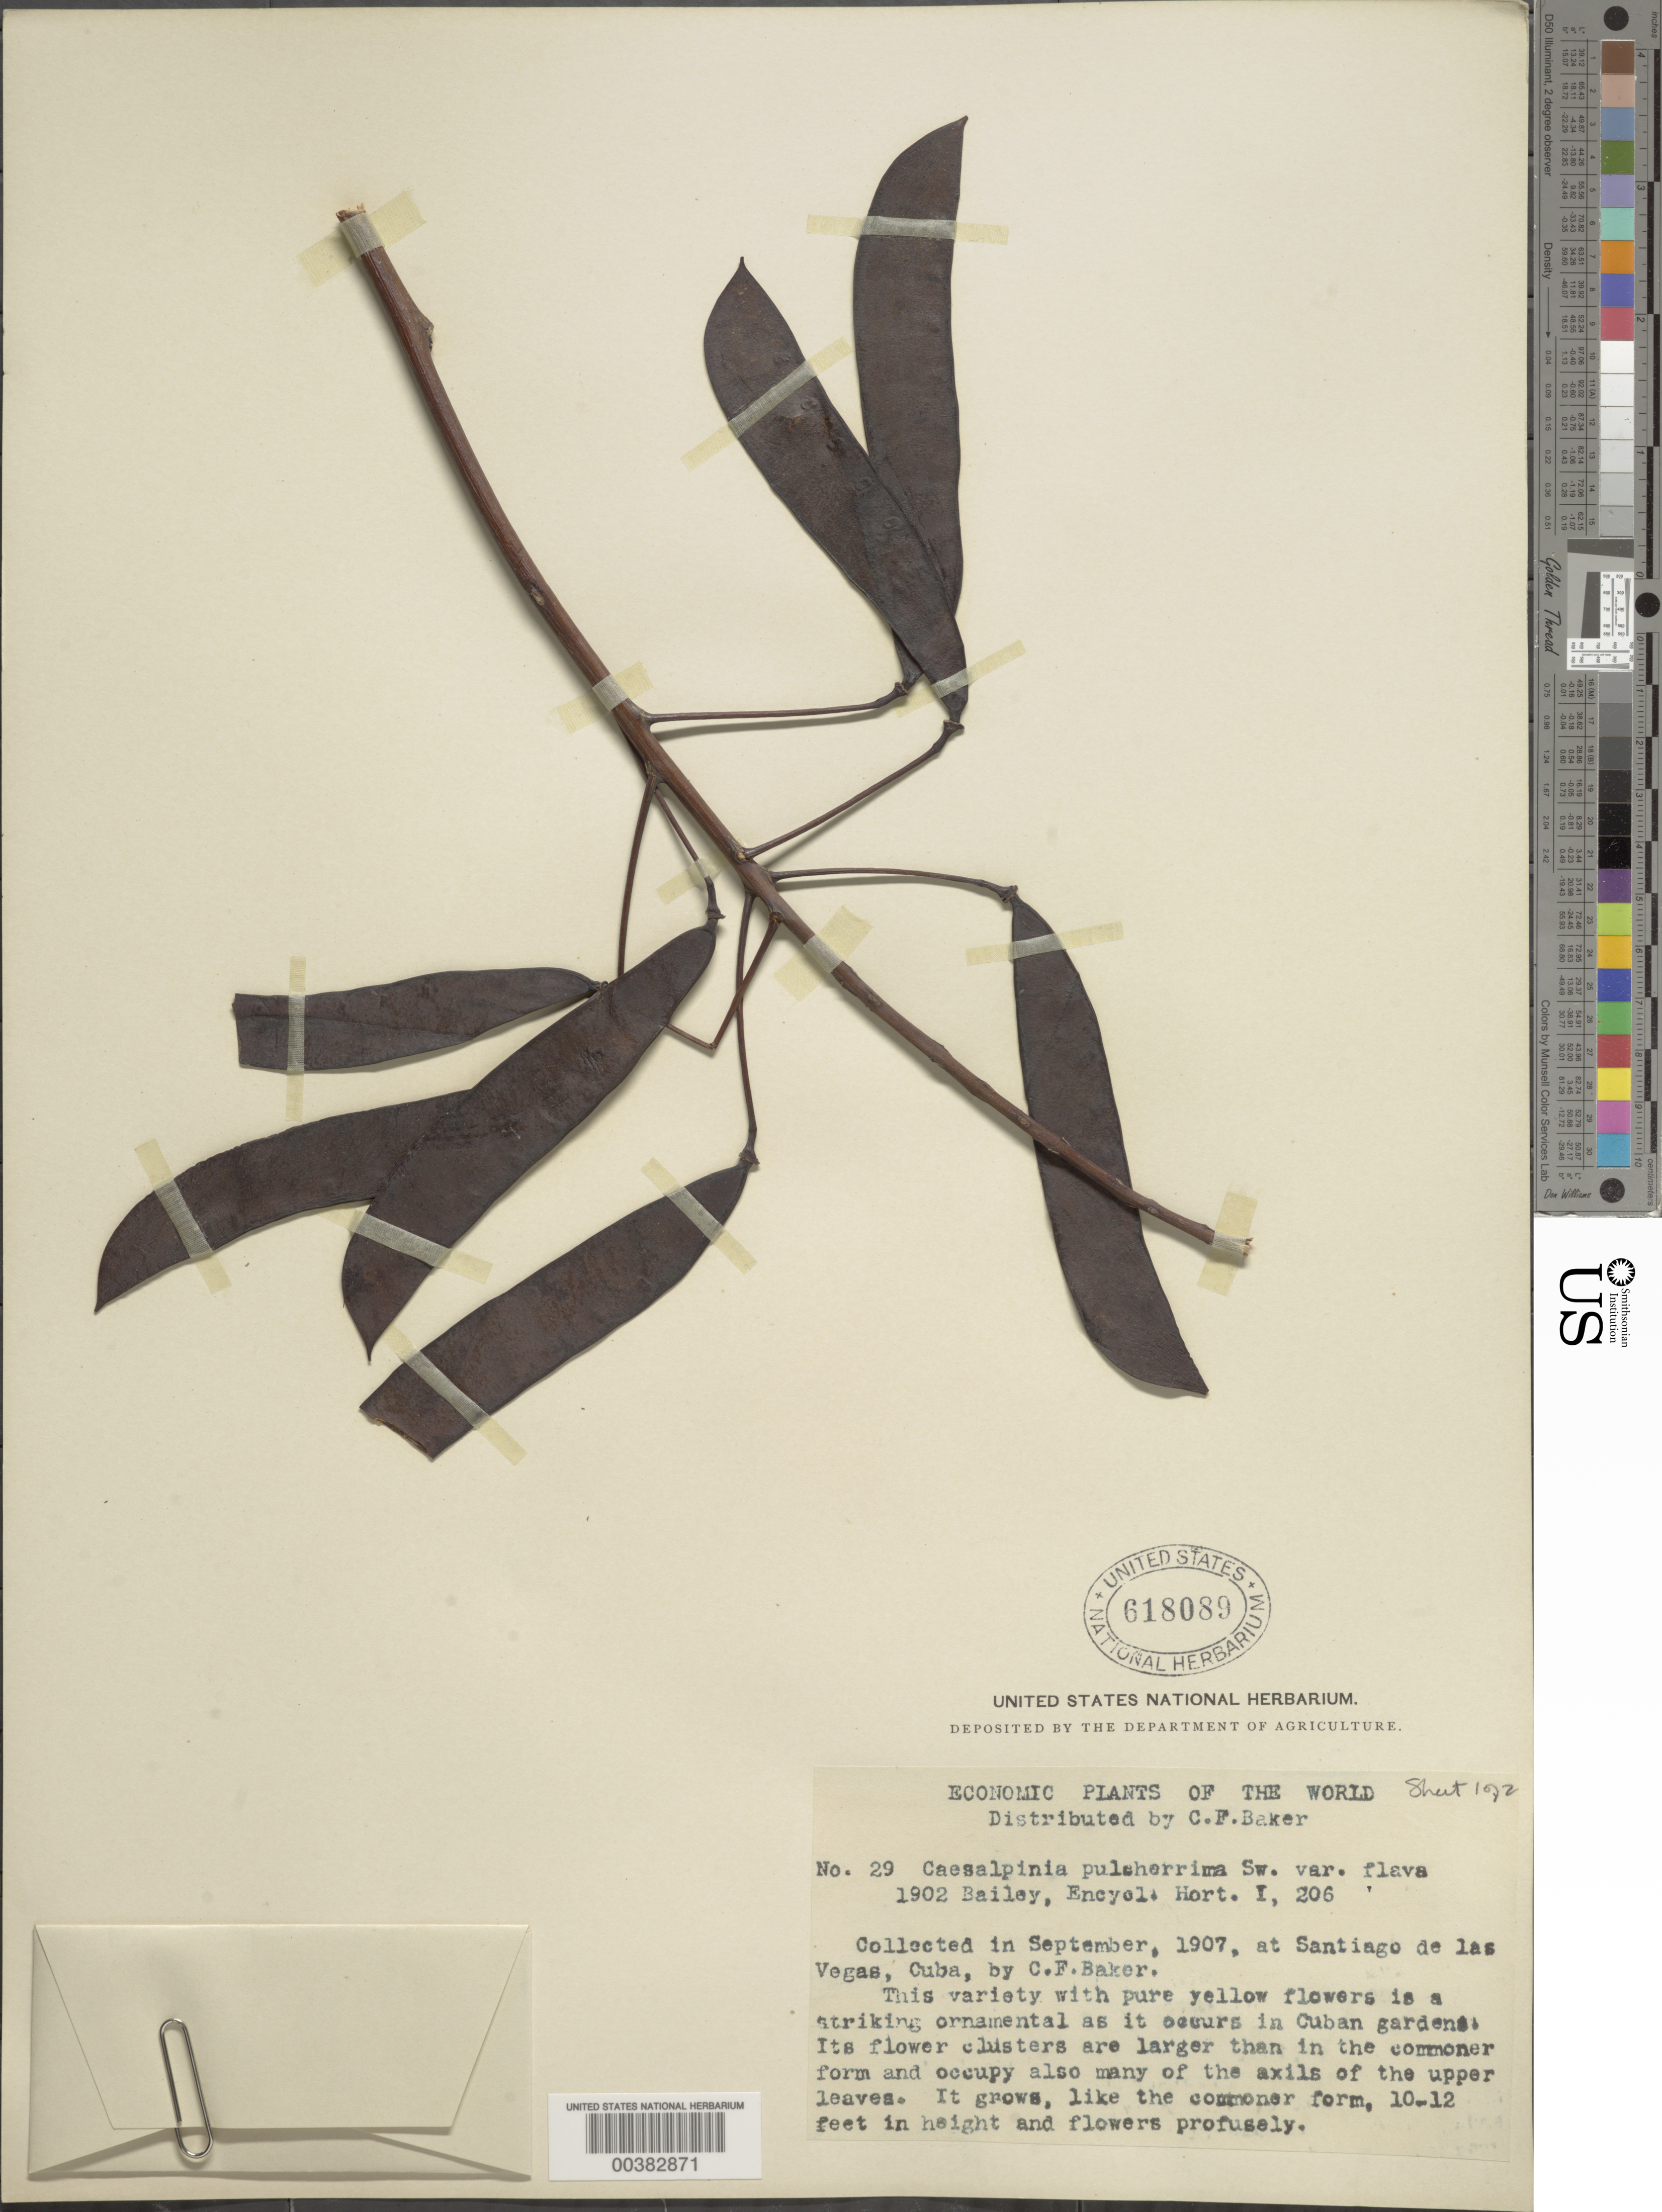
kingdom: Plantae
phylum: Tracheophyta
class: Magnoliopsida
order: Fabales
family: Fabaceae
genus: Caesalpinia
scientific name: Caesalpinia pulcherrima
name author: (L.) Sw.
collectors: C. F. Baker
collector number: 29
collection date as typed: Sep 1907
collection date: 1907-09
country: Cuba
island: Greater Antilles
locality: Santiago de Las Vegas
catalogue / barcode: US 618089